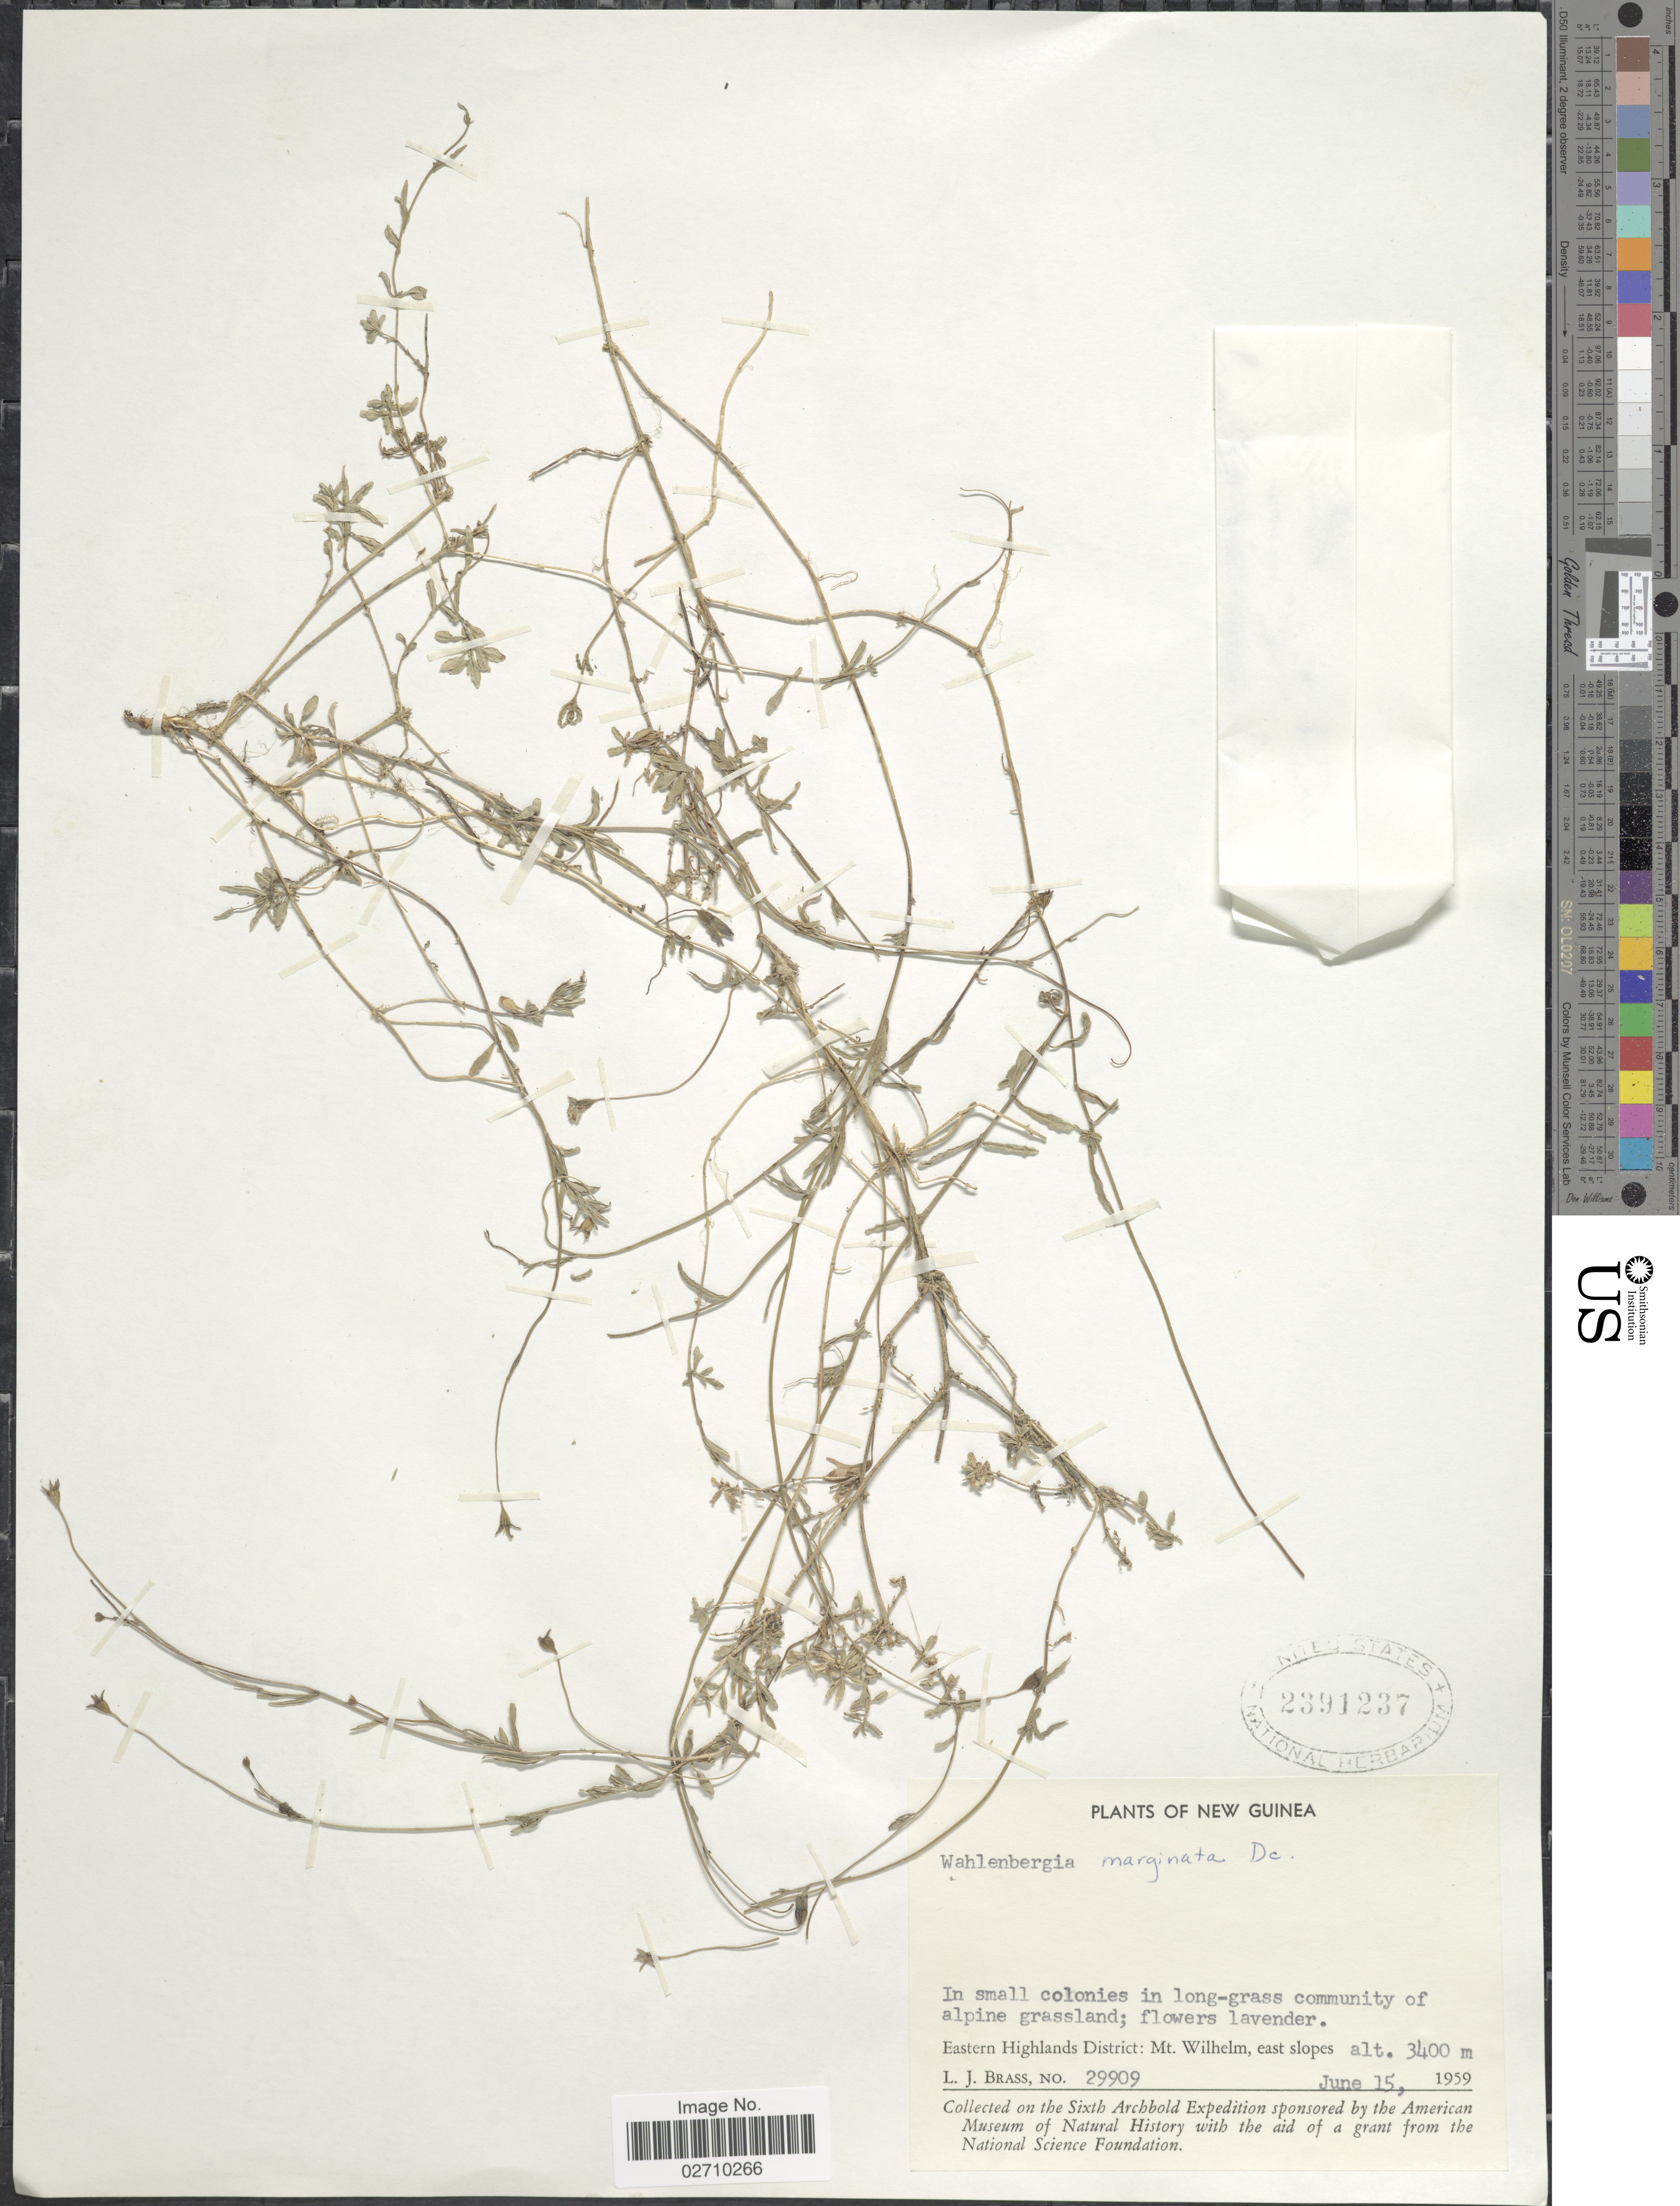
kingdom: Plantae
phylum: Tracheophyta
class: Magnoliopsida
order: Asterales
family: Campanulaceae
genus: Wahlenbergia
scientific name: Wahlenbergia marginata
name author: (Thunb.) A. DC.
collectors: L. J. Brass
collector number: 29909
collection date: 1959-06-15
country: Papua New Guinea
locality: New Guinea. Eastern Highlands District: Mt. Wilhelm, east slopes.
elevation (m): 3400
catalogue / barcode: US 2391237